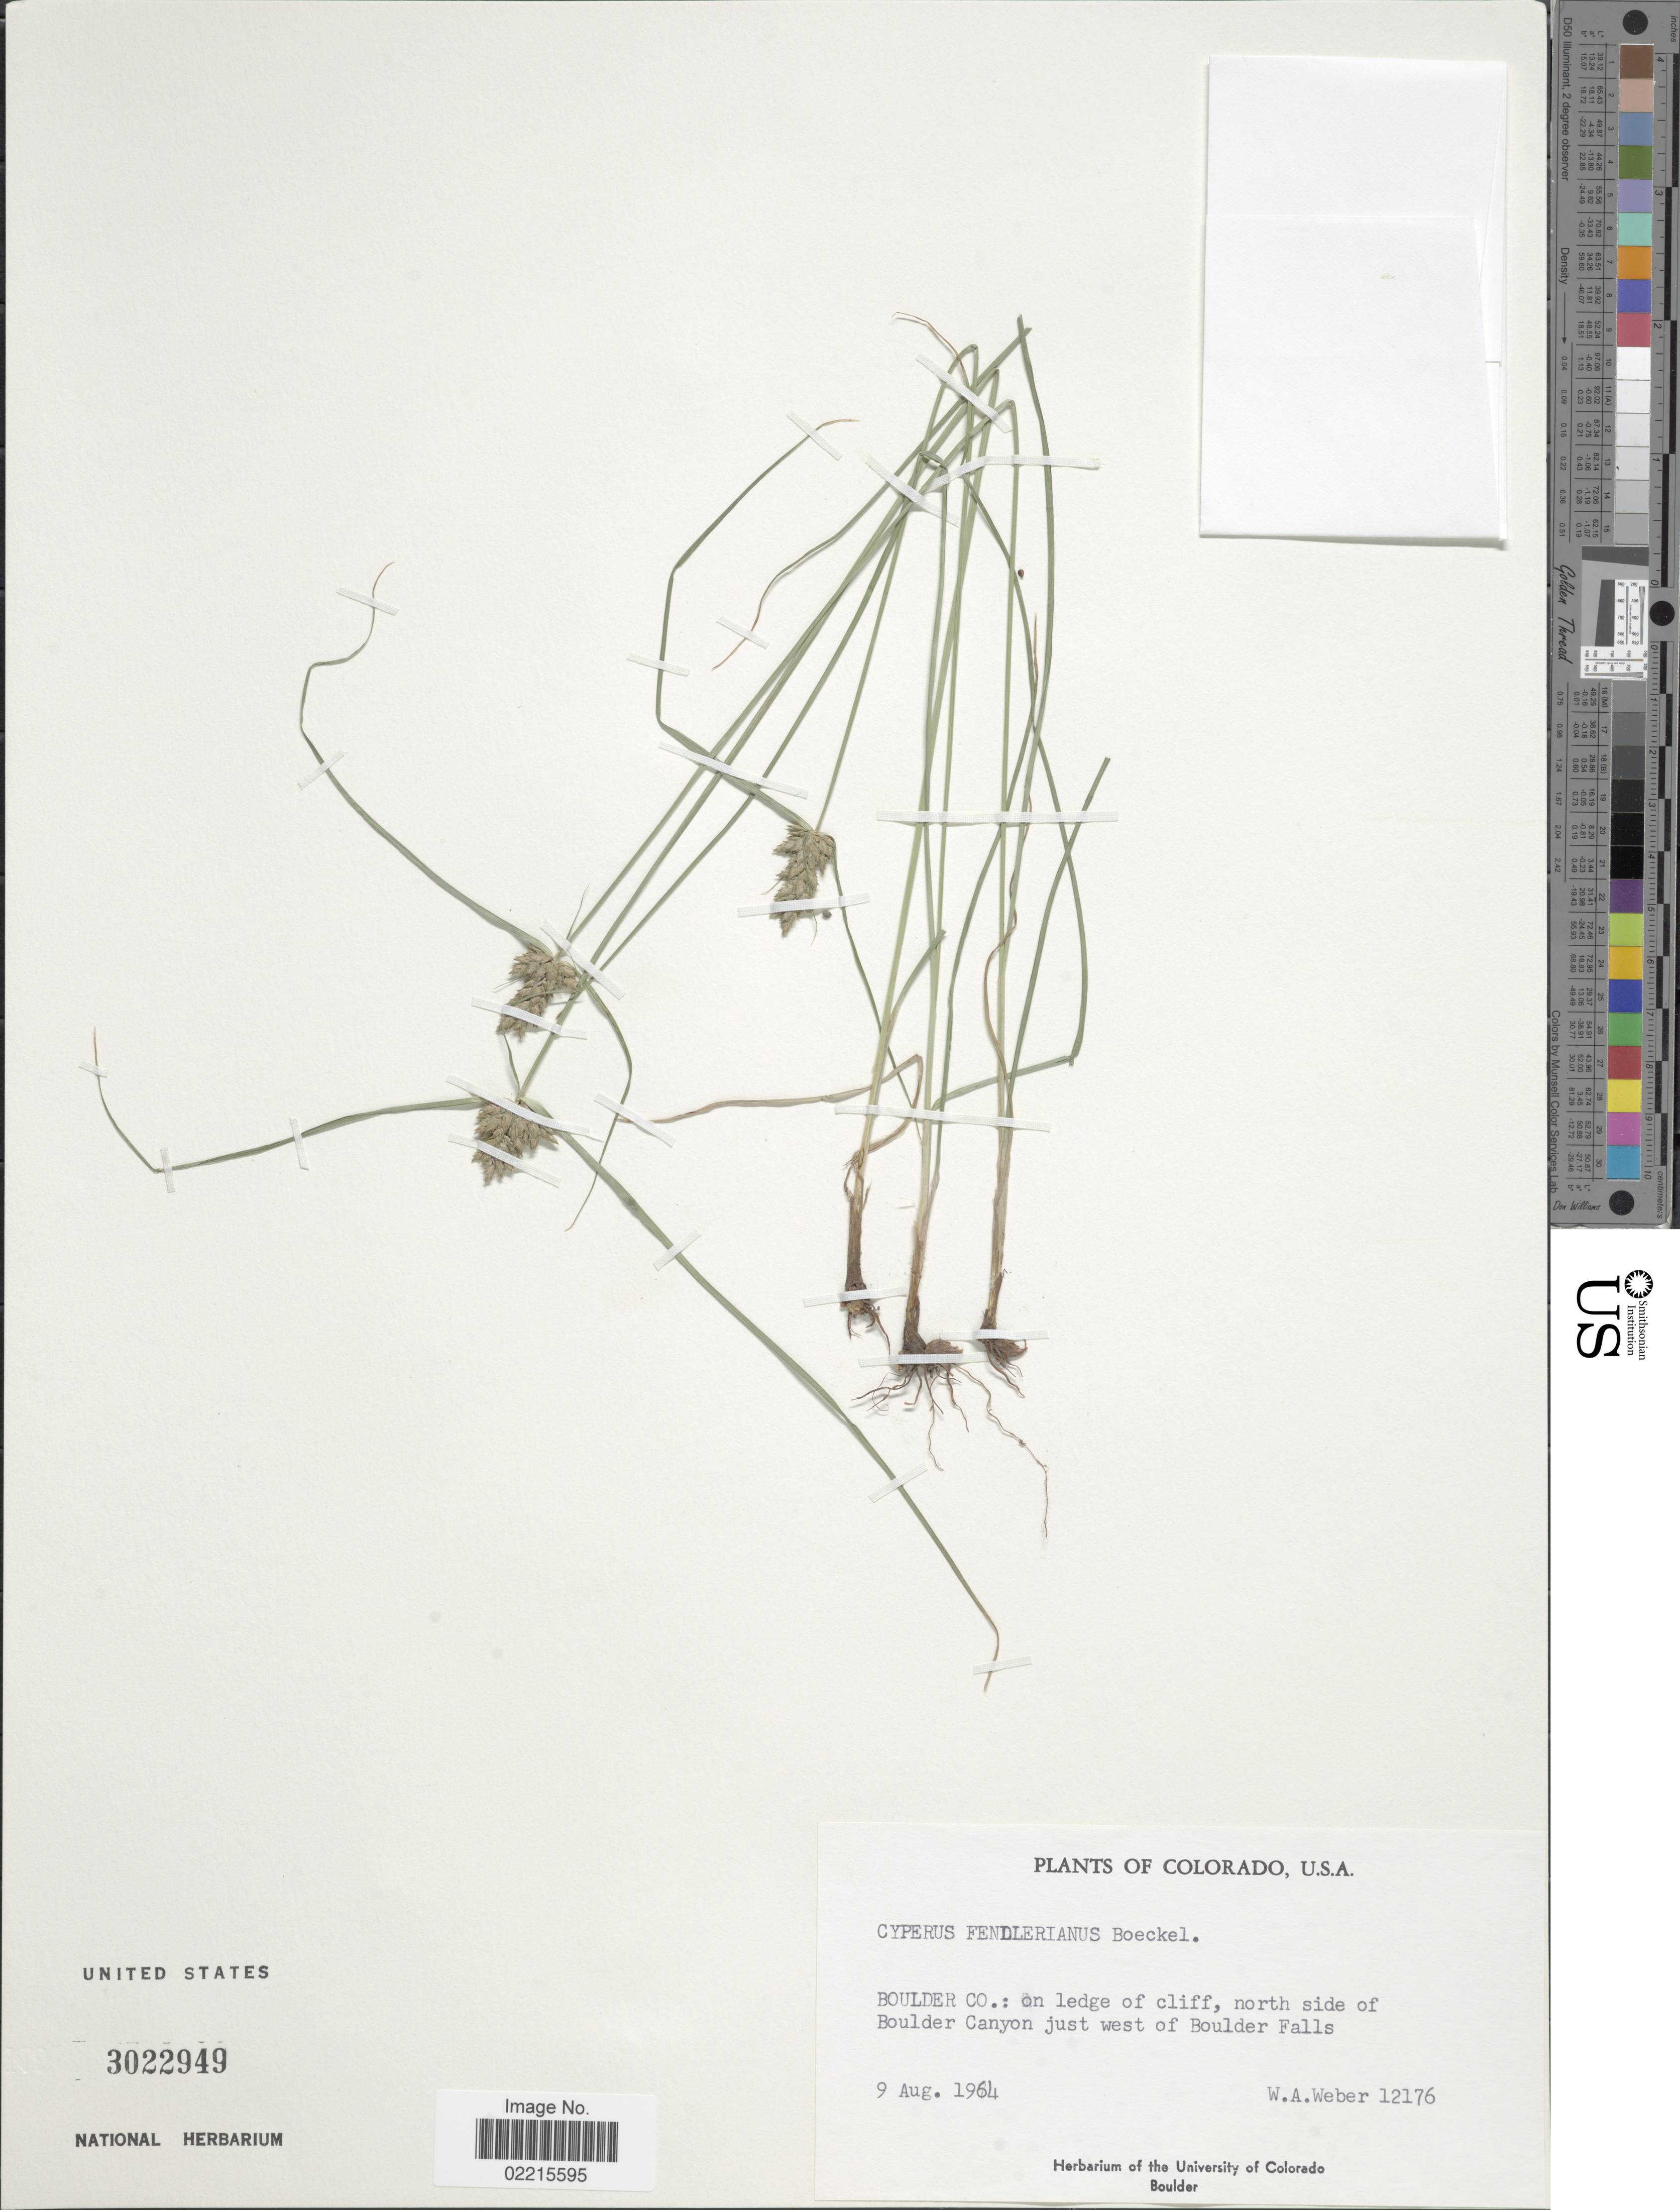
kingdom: Plantae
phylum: Tracheophyta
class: Liliopsida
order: Poales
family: Cyperaceae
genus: Cyperus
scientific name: Cyperus fendlerianus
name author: Boeckeler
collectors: W. A. Weber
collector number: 12176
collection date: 1964-08-09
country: United States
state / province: Colorado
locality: Boulder Co: on ledge of cliff, north side of Boulder Cannyon just west of Boulder Falls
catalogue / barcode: US 3022949